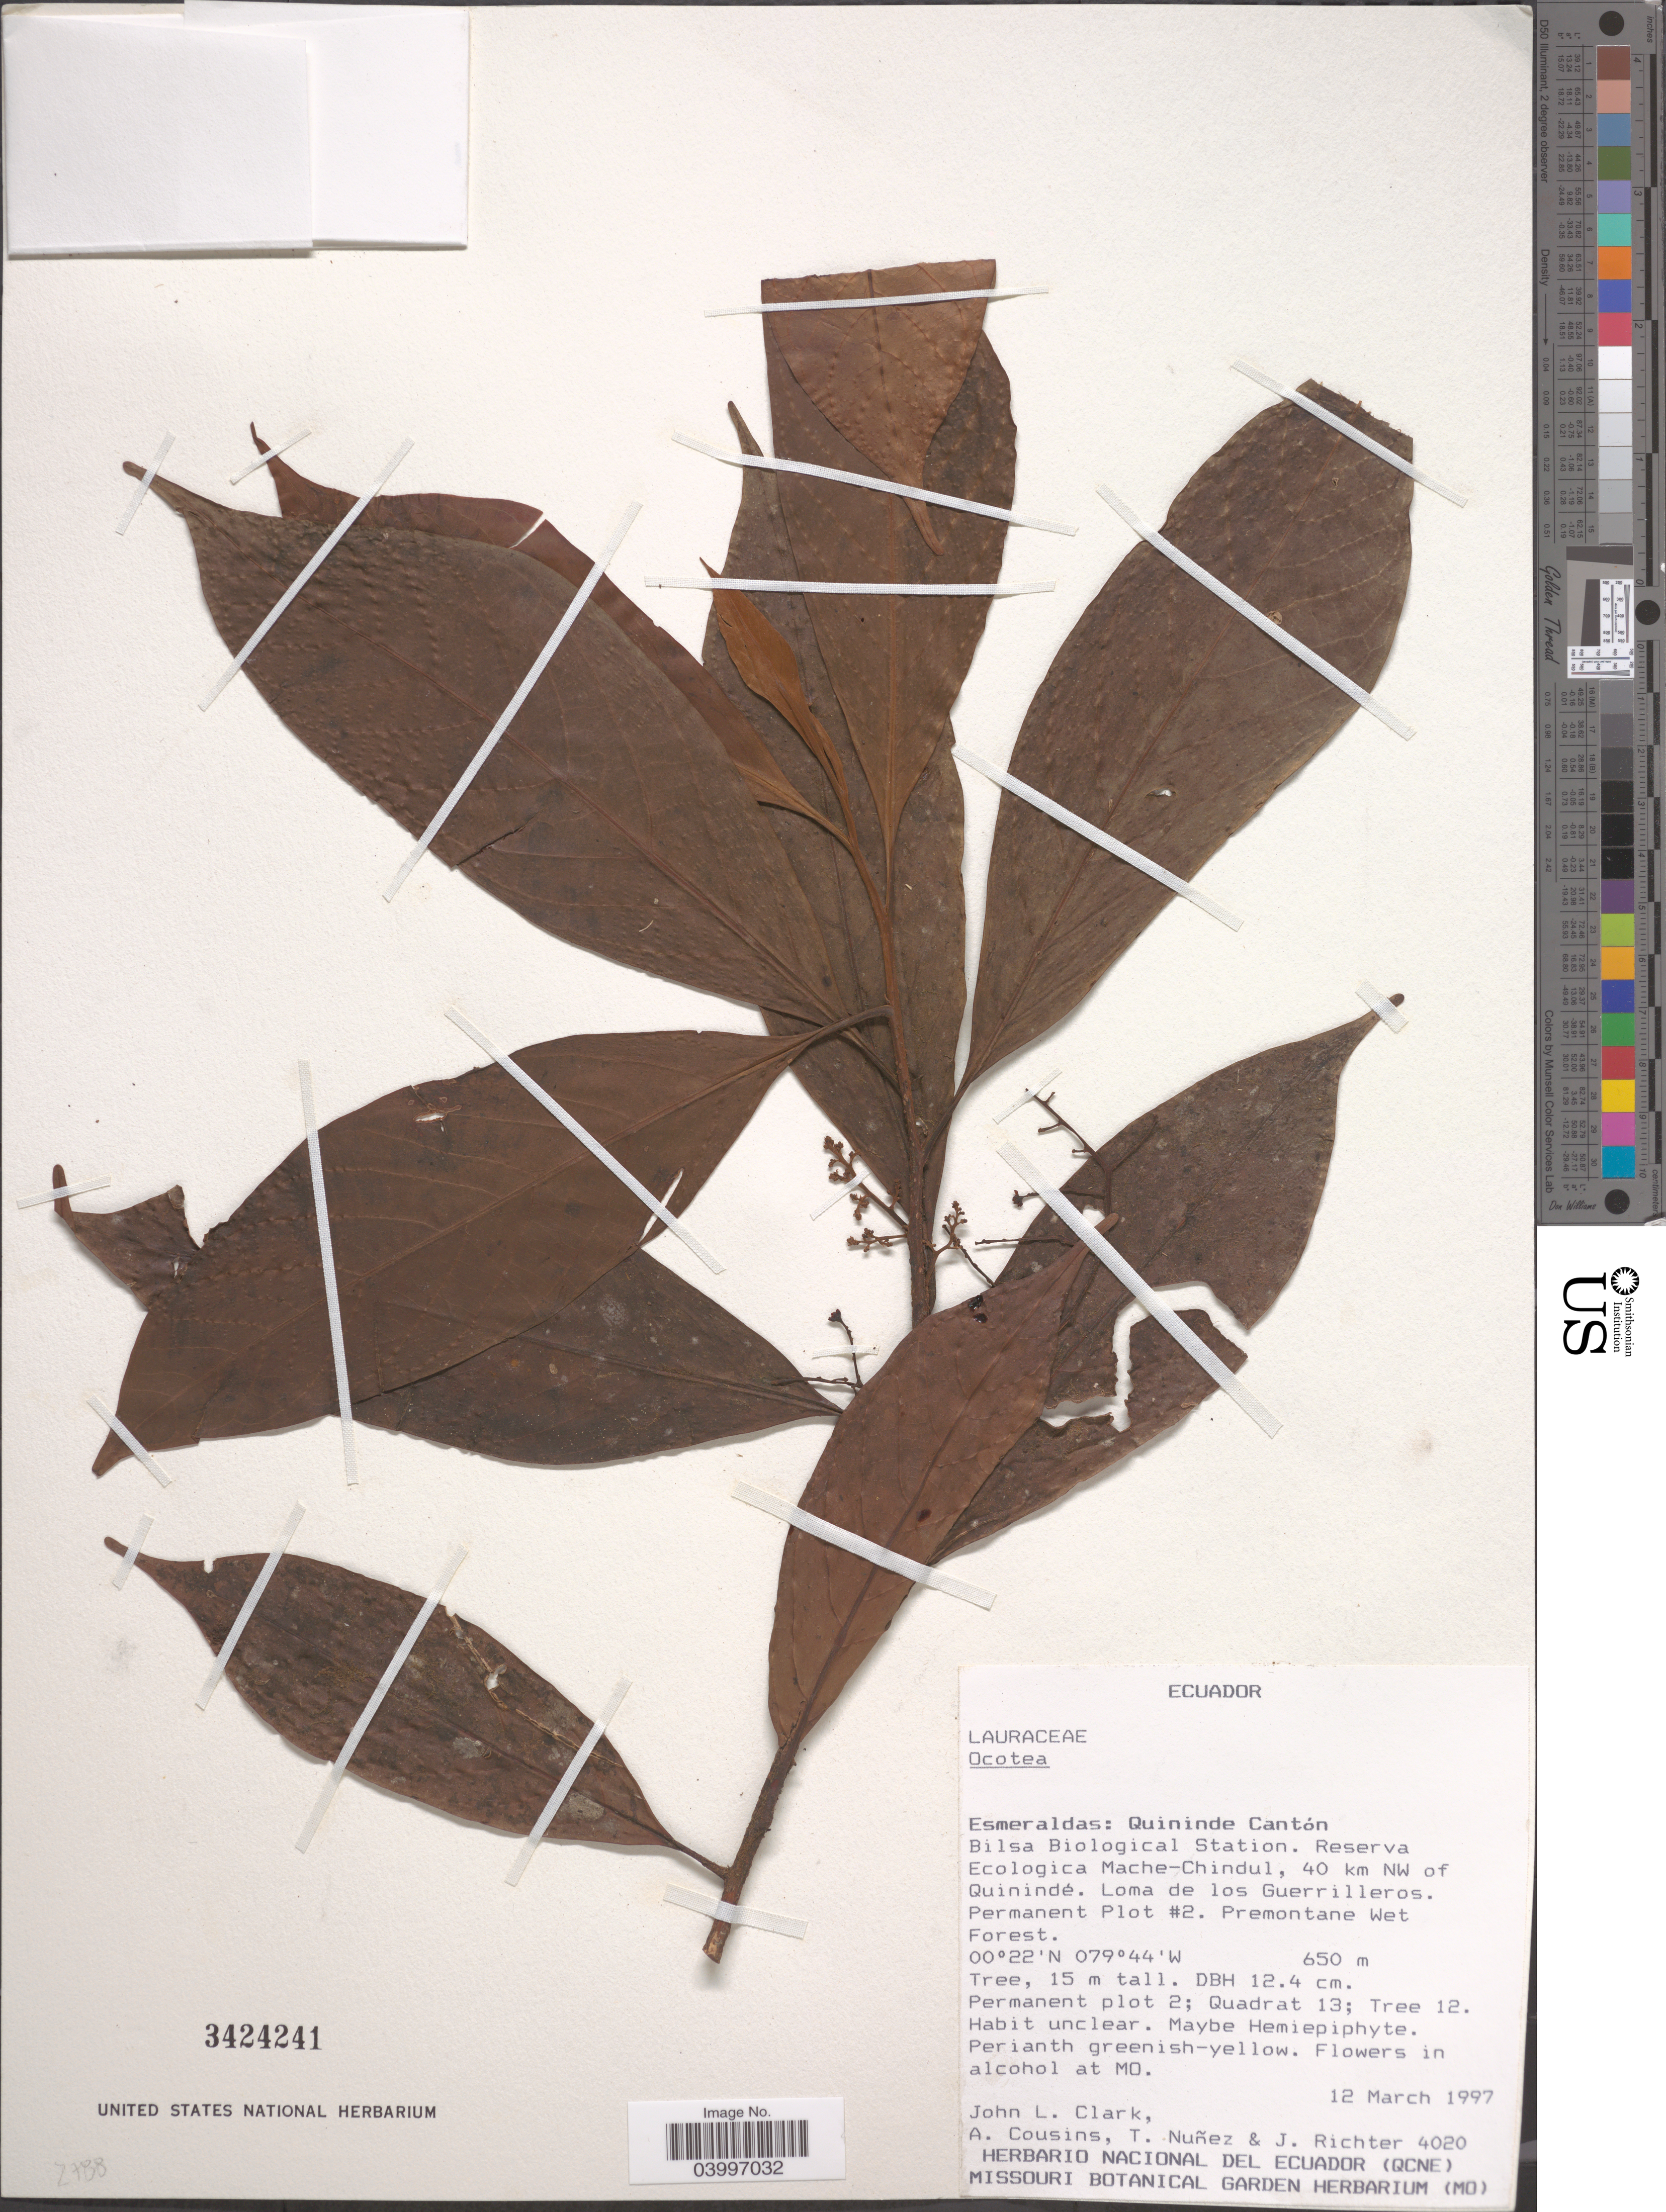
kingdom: Plantae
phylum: Tracheophyta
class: Magnoliopsida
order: Laurales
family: Lauraceae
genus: Ocotea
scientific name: Ocotea sp.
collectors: J. L. Clark, A. Cousins, T. Núñez & J. Richter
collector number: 4020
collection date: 1997-03-12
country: Ecuador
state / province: Esmeraldas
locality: Quininde Cantón. Bilsa Biological Station. Reserva Ecologica Mache-Chindul, 40 km NW of Quinindé. Loma de los Guerrilleros. Permanent Plot #2.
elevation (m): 650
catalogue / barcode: US 3424241